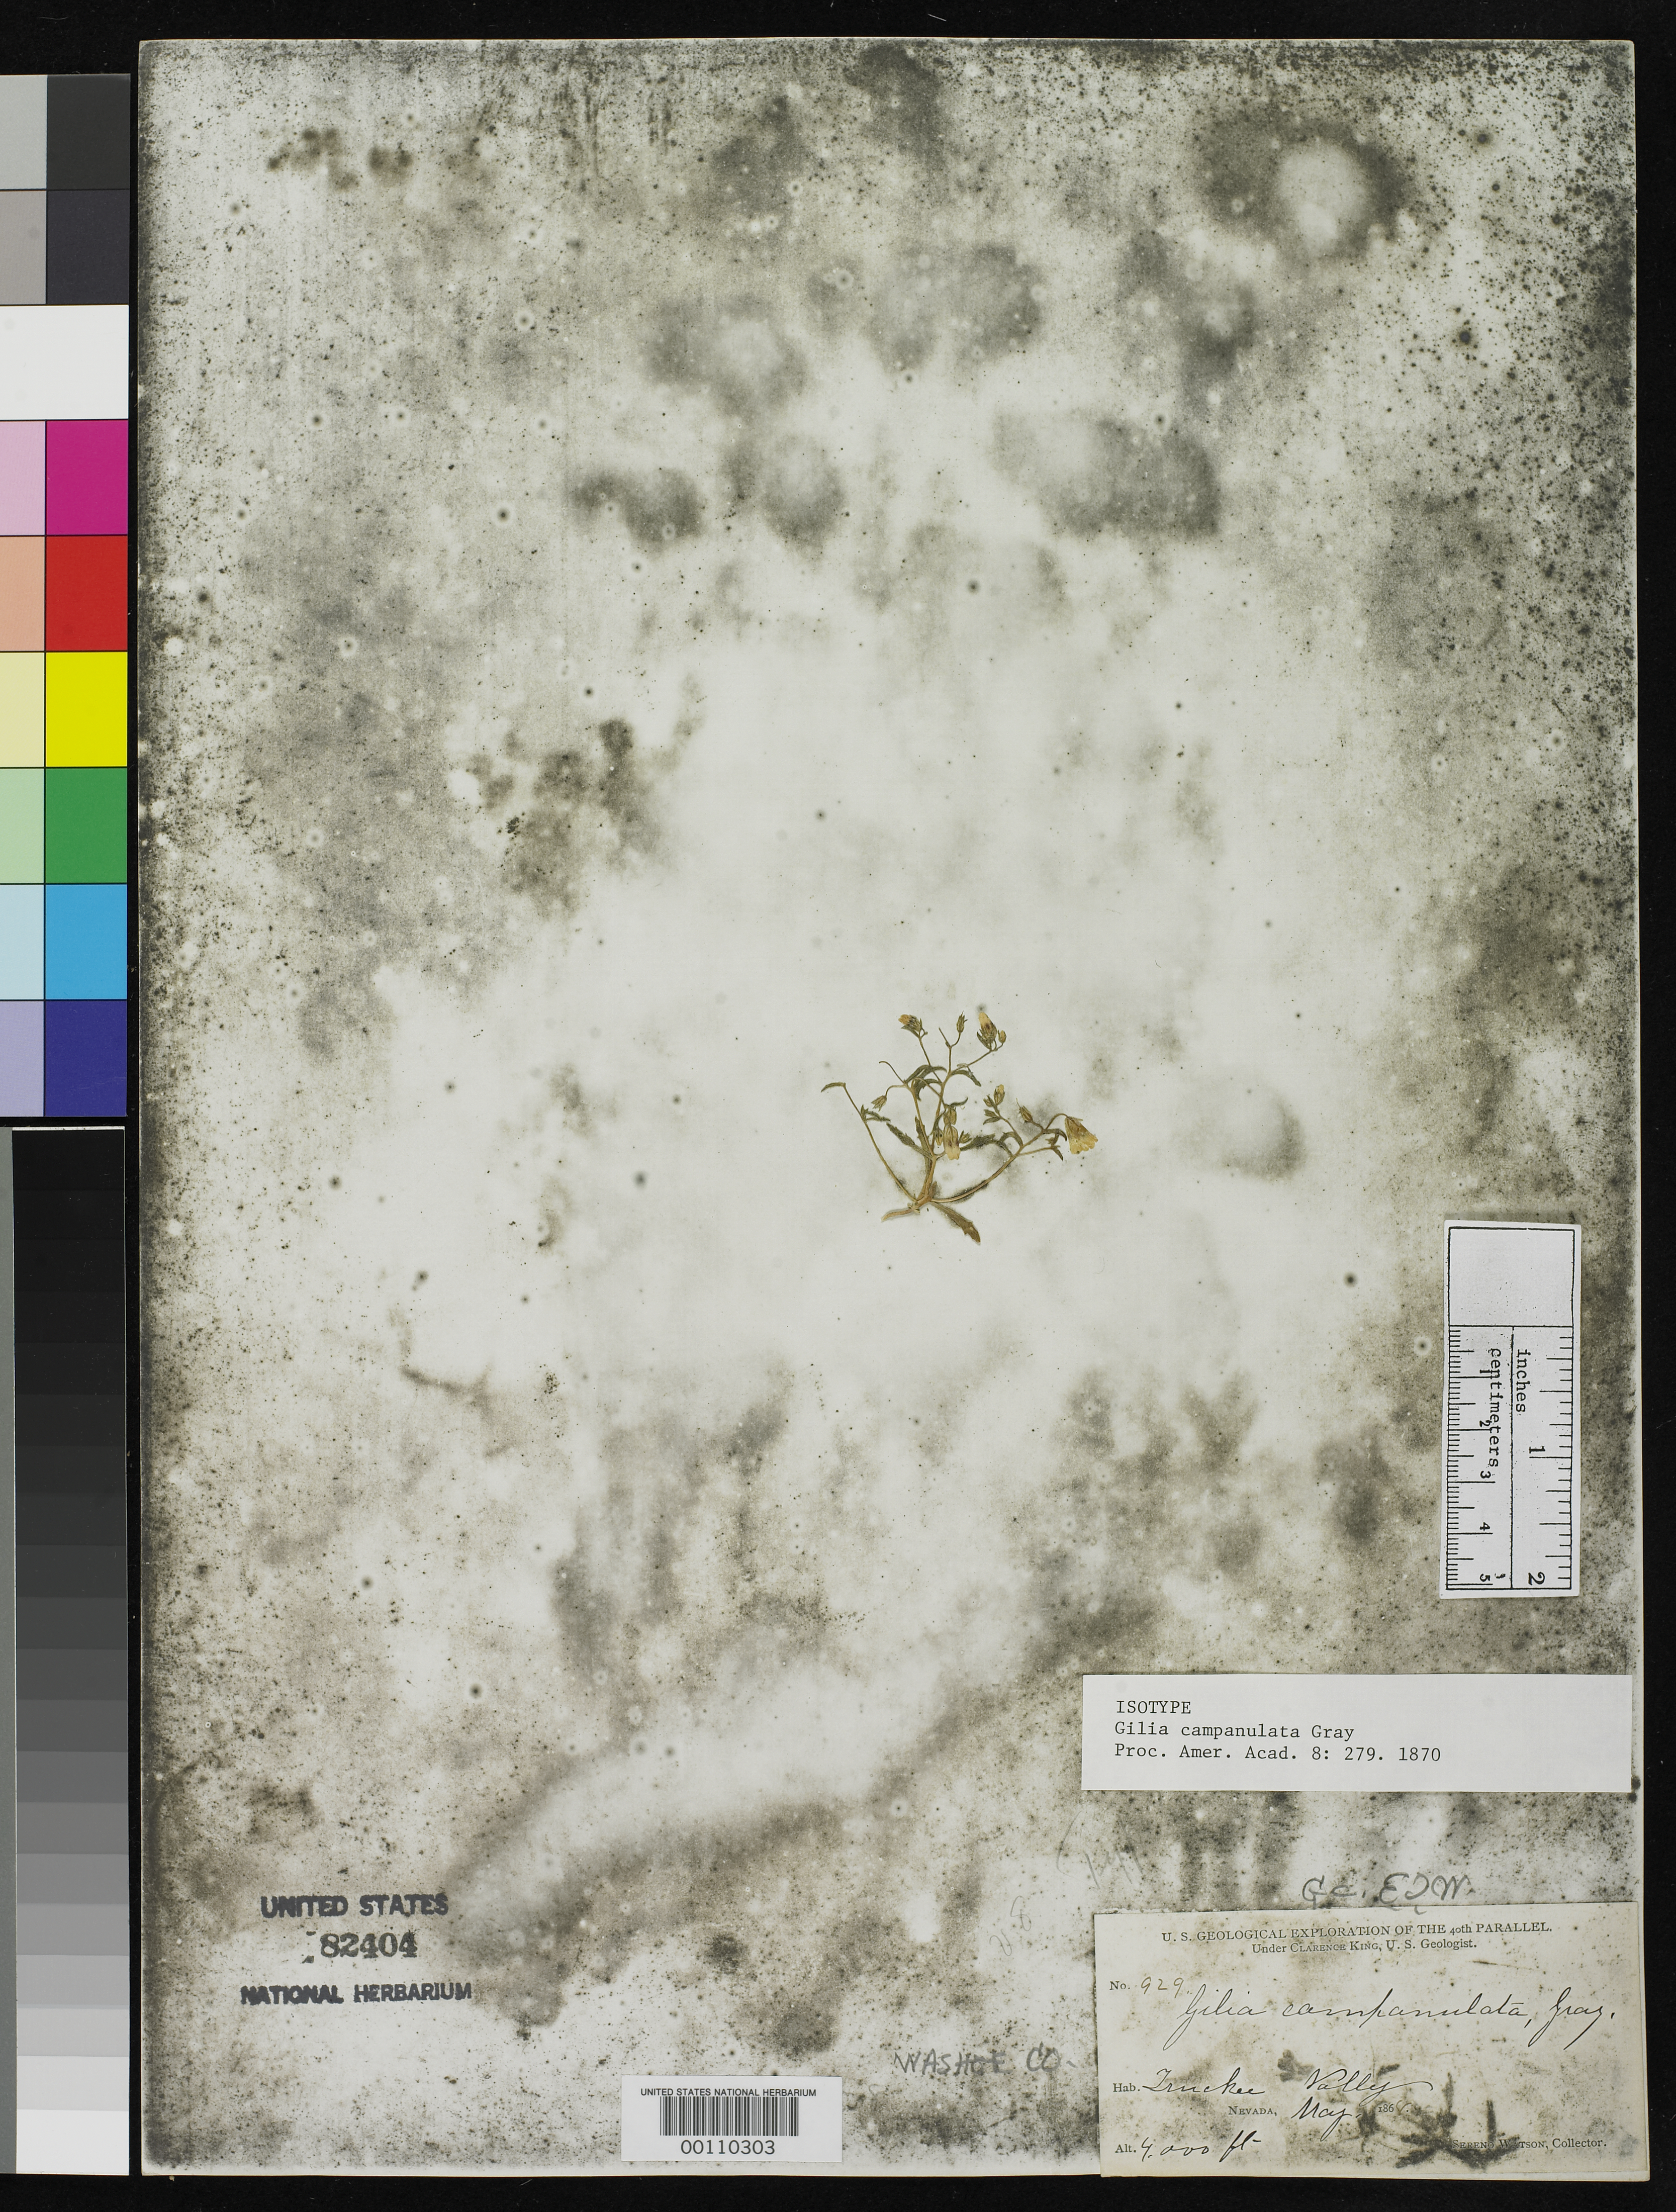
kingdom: Plantae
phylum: Tracheophyta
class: Magnoliopsida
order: Ericales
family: Polemoniaceae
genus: Gilia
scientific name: Gilia campanulata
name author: A. Gray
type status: Isotype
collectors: S. Watson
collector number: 929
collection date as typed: May 1868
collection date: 1868-05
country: United States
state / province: Nevada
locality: Truckee Valley.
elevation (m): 1219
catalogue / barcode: US 82404